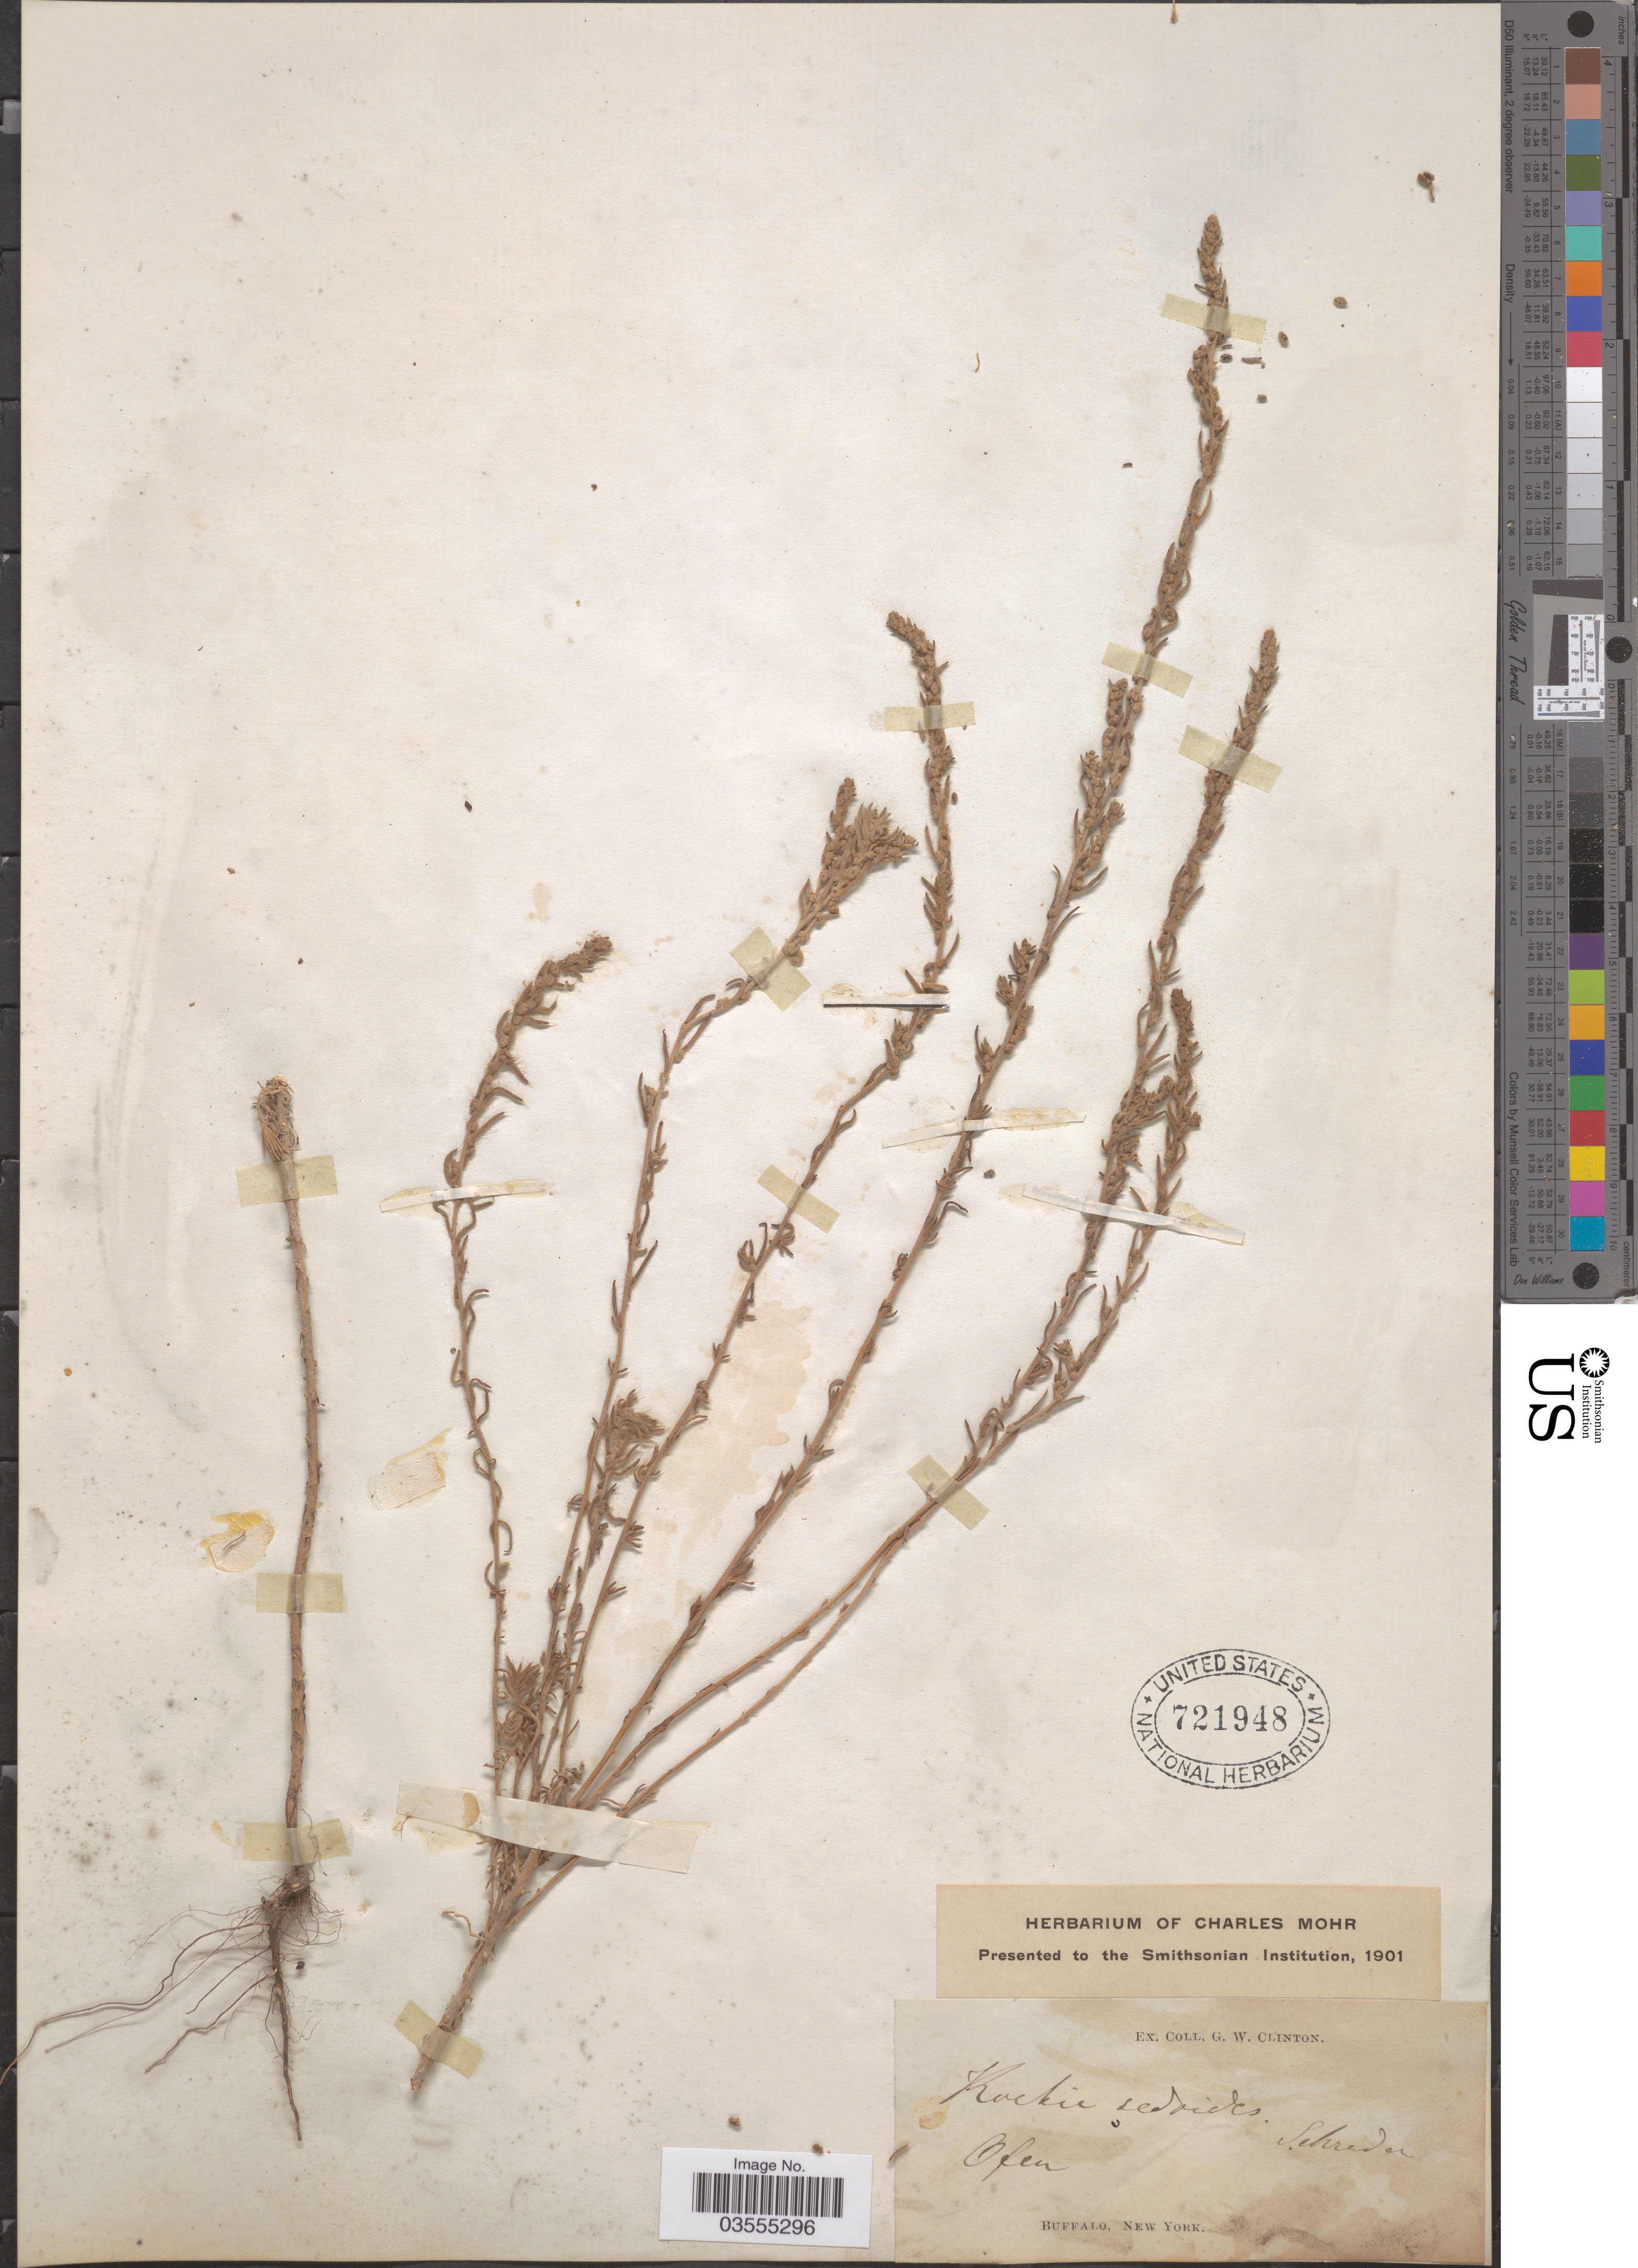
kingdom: Plantae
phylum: Tracheophyta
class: Magnoliopsida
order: Caryophyllales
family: Amaranthaceae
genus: Grubovia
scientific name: Grubovia sedoides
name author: (Pall.) G.L. Chu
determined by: Strong, Mark T., (BOT), Smithsonian Institution - National Museum of Natural History (UNITED STATES)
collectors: ex herb. G. W. Clinton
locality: Ofen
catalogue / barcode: US 721948